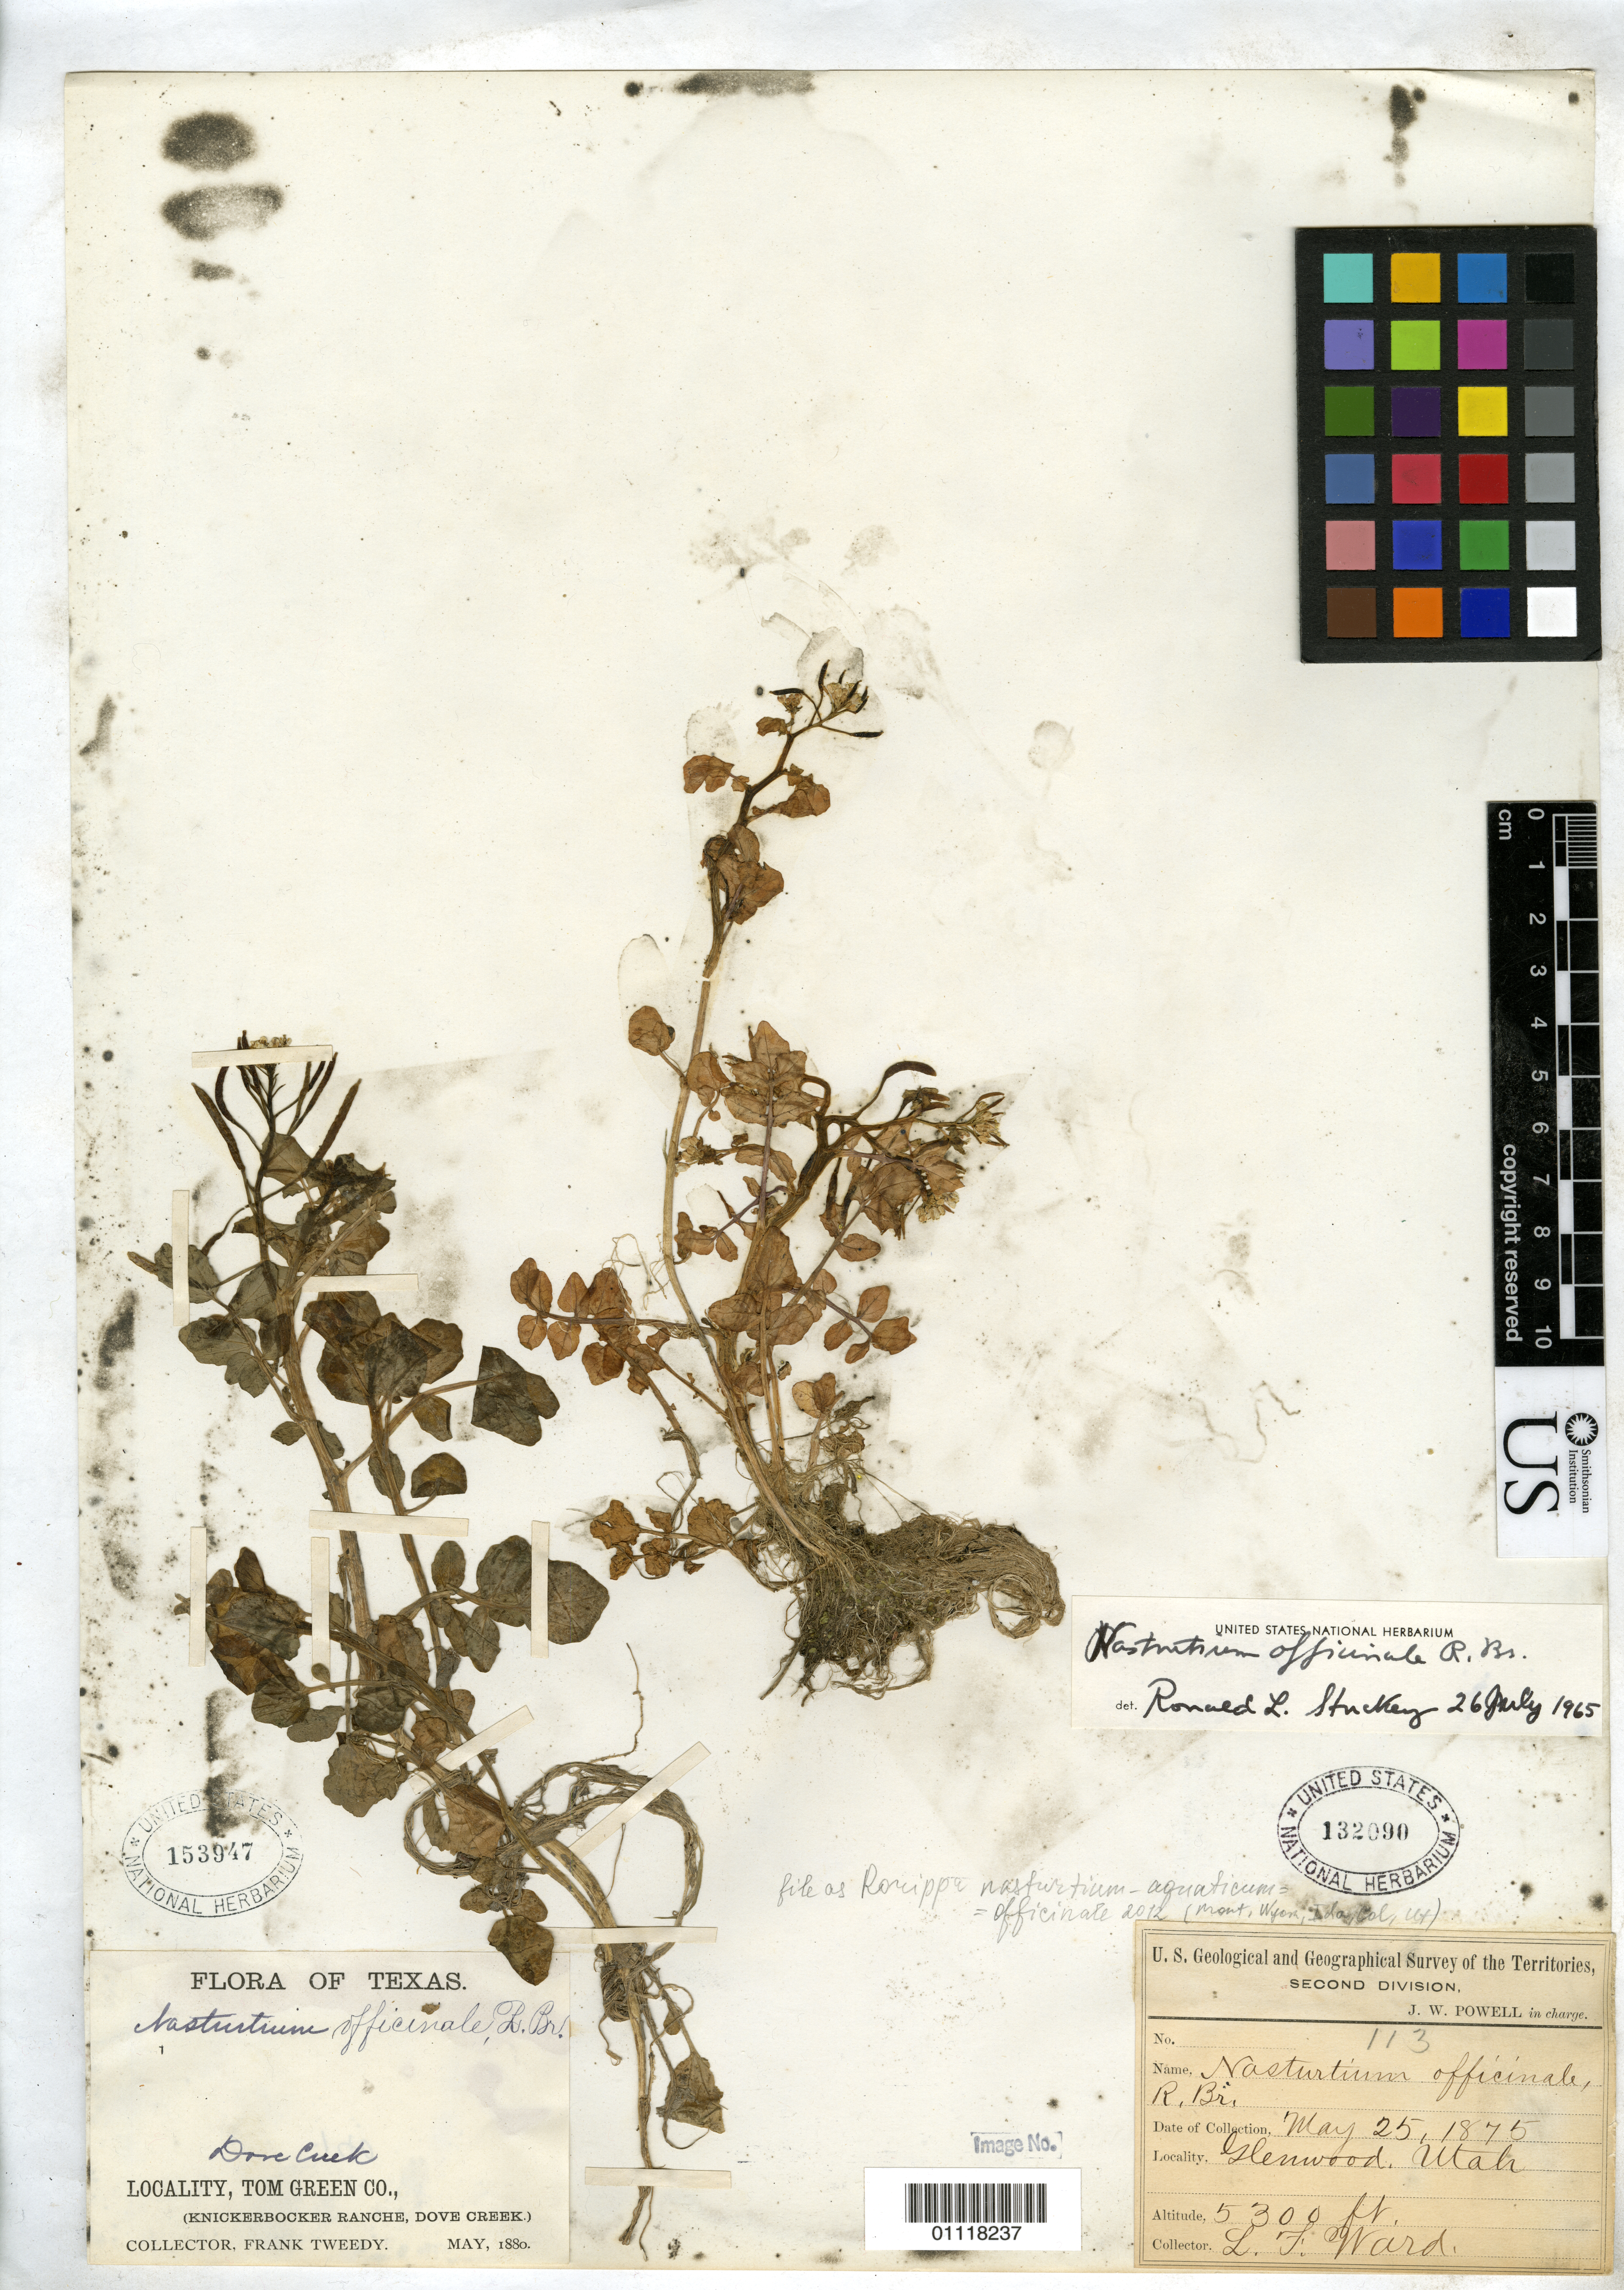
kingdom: Plantae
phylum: Tracheophyta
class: Magnoliopsida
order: Brassicales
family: Brassicaceae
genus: Rorippa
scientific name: Rorippa nasturtium-aquaticum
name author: (L.) Hayek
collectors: L. F. Ward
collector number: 113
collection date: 1875-05-25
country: United States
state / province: Utah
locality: Glenwood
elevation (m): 1615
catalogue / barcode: US 132090